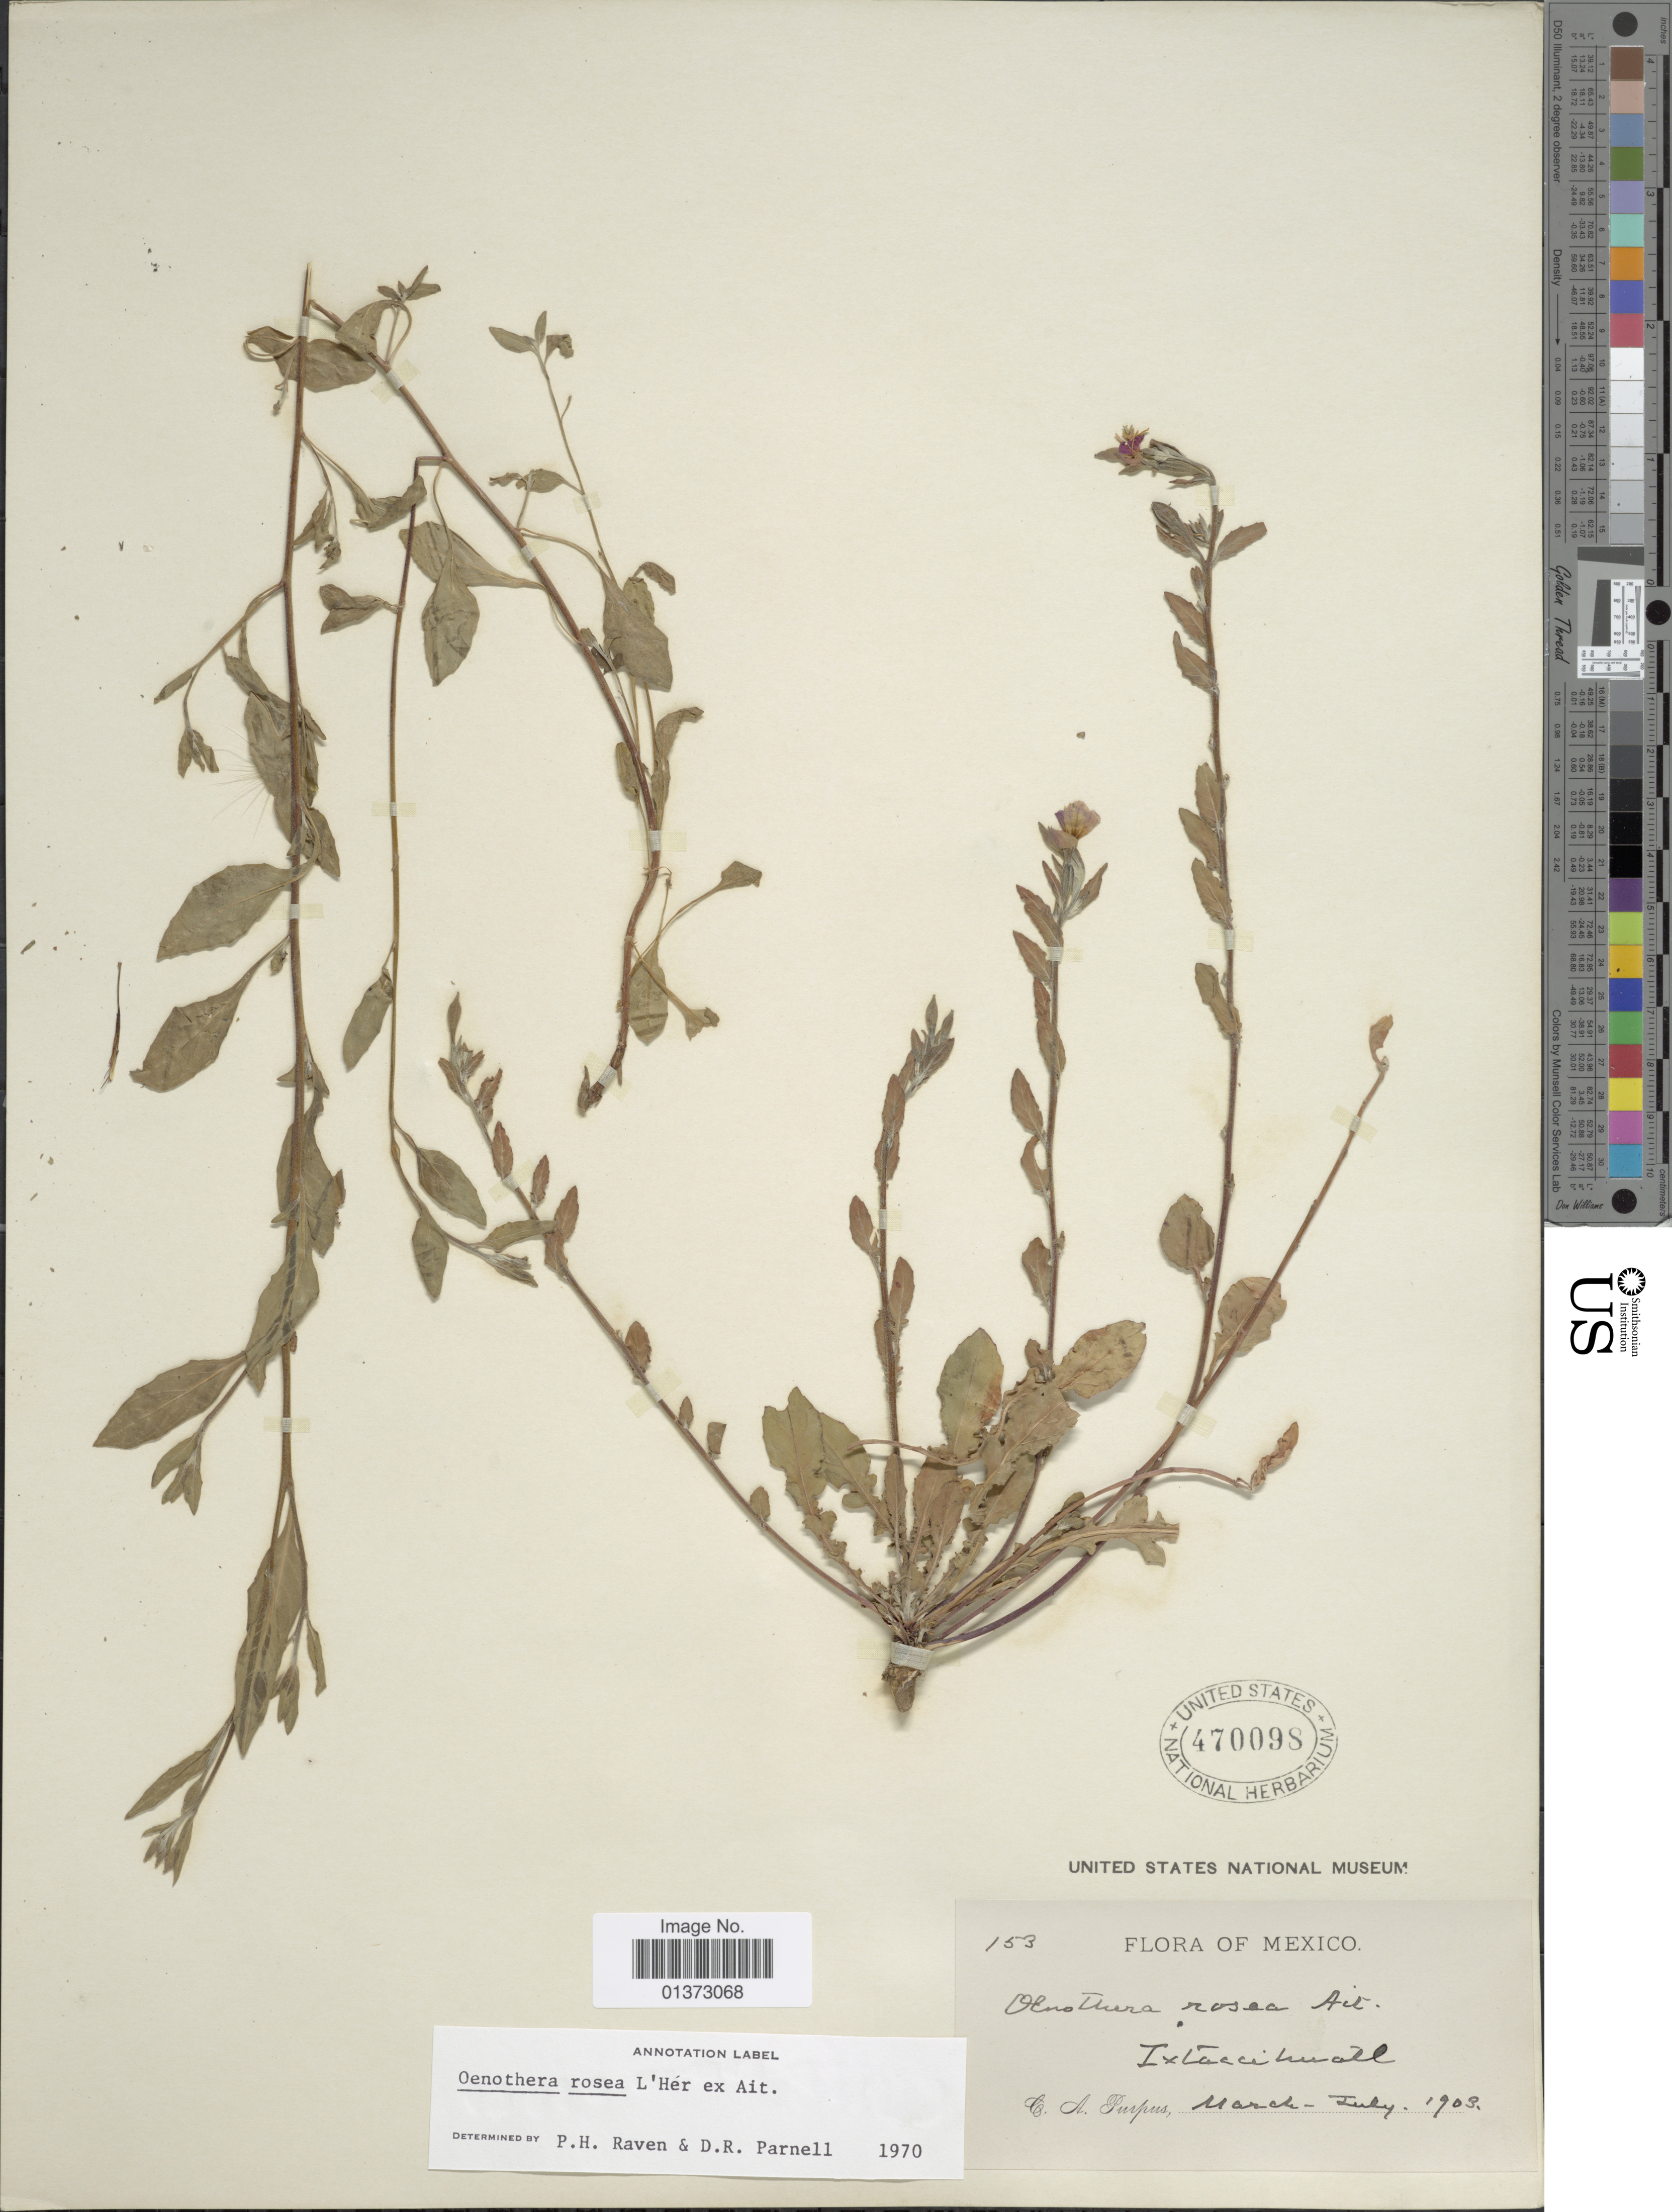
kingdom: Plantae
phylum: Tracheophyta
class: Magnoliopsida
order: Myrtales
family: Onagraceae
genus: Oenothera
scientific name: Oenothera rosea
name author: L'Hér. ex Aiton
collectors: C. A. Purpus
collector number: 153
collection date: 1903-03/1903-07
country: Mexico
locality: Iztaccihuatl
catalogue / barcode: US 470098